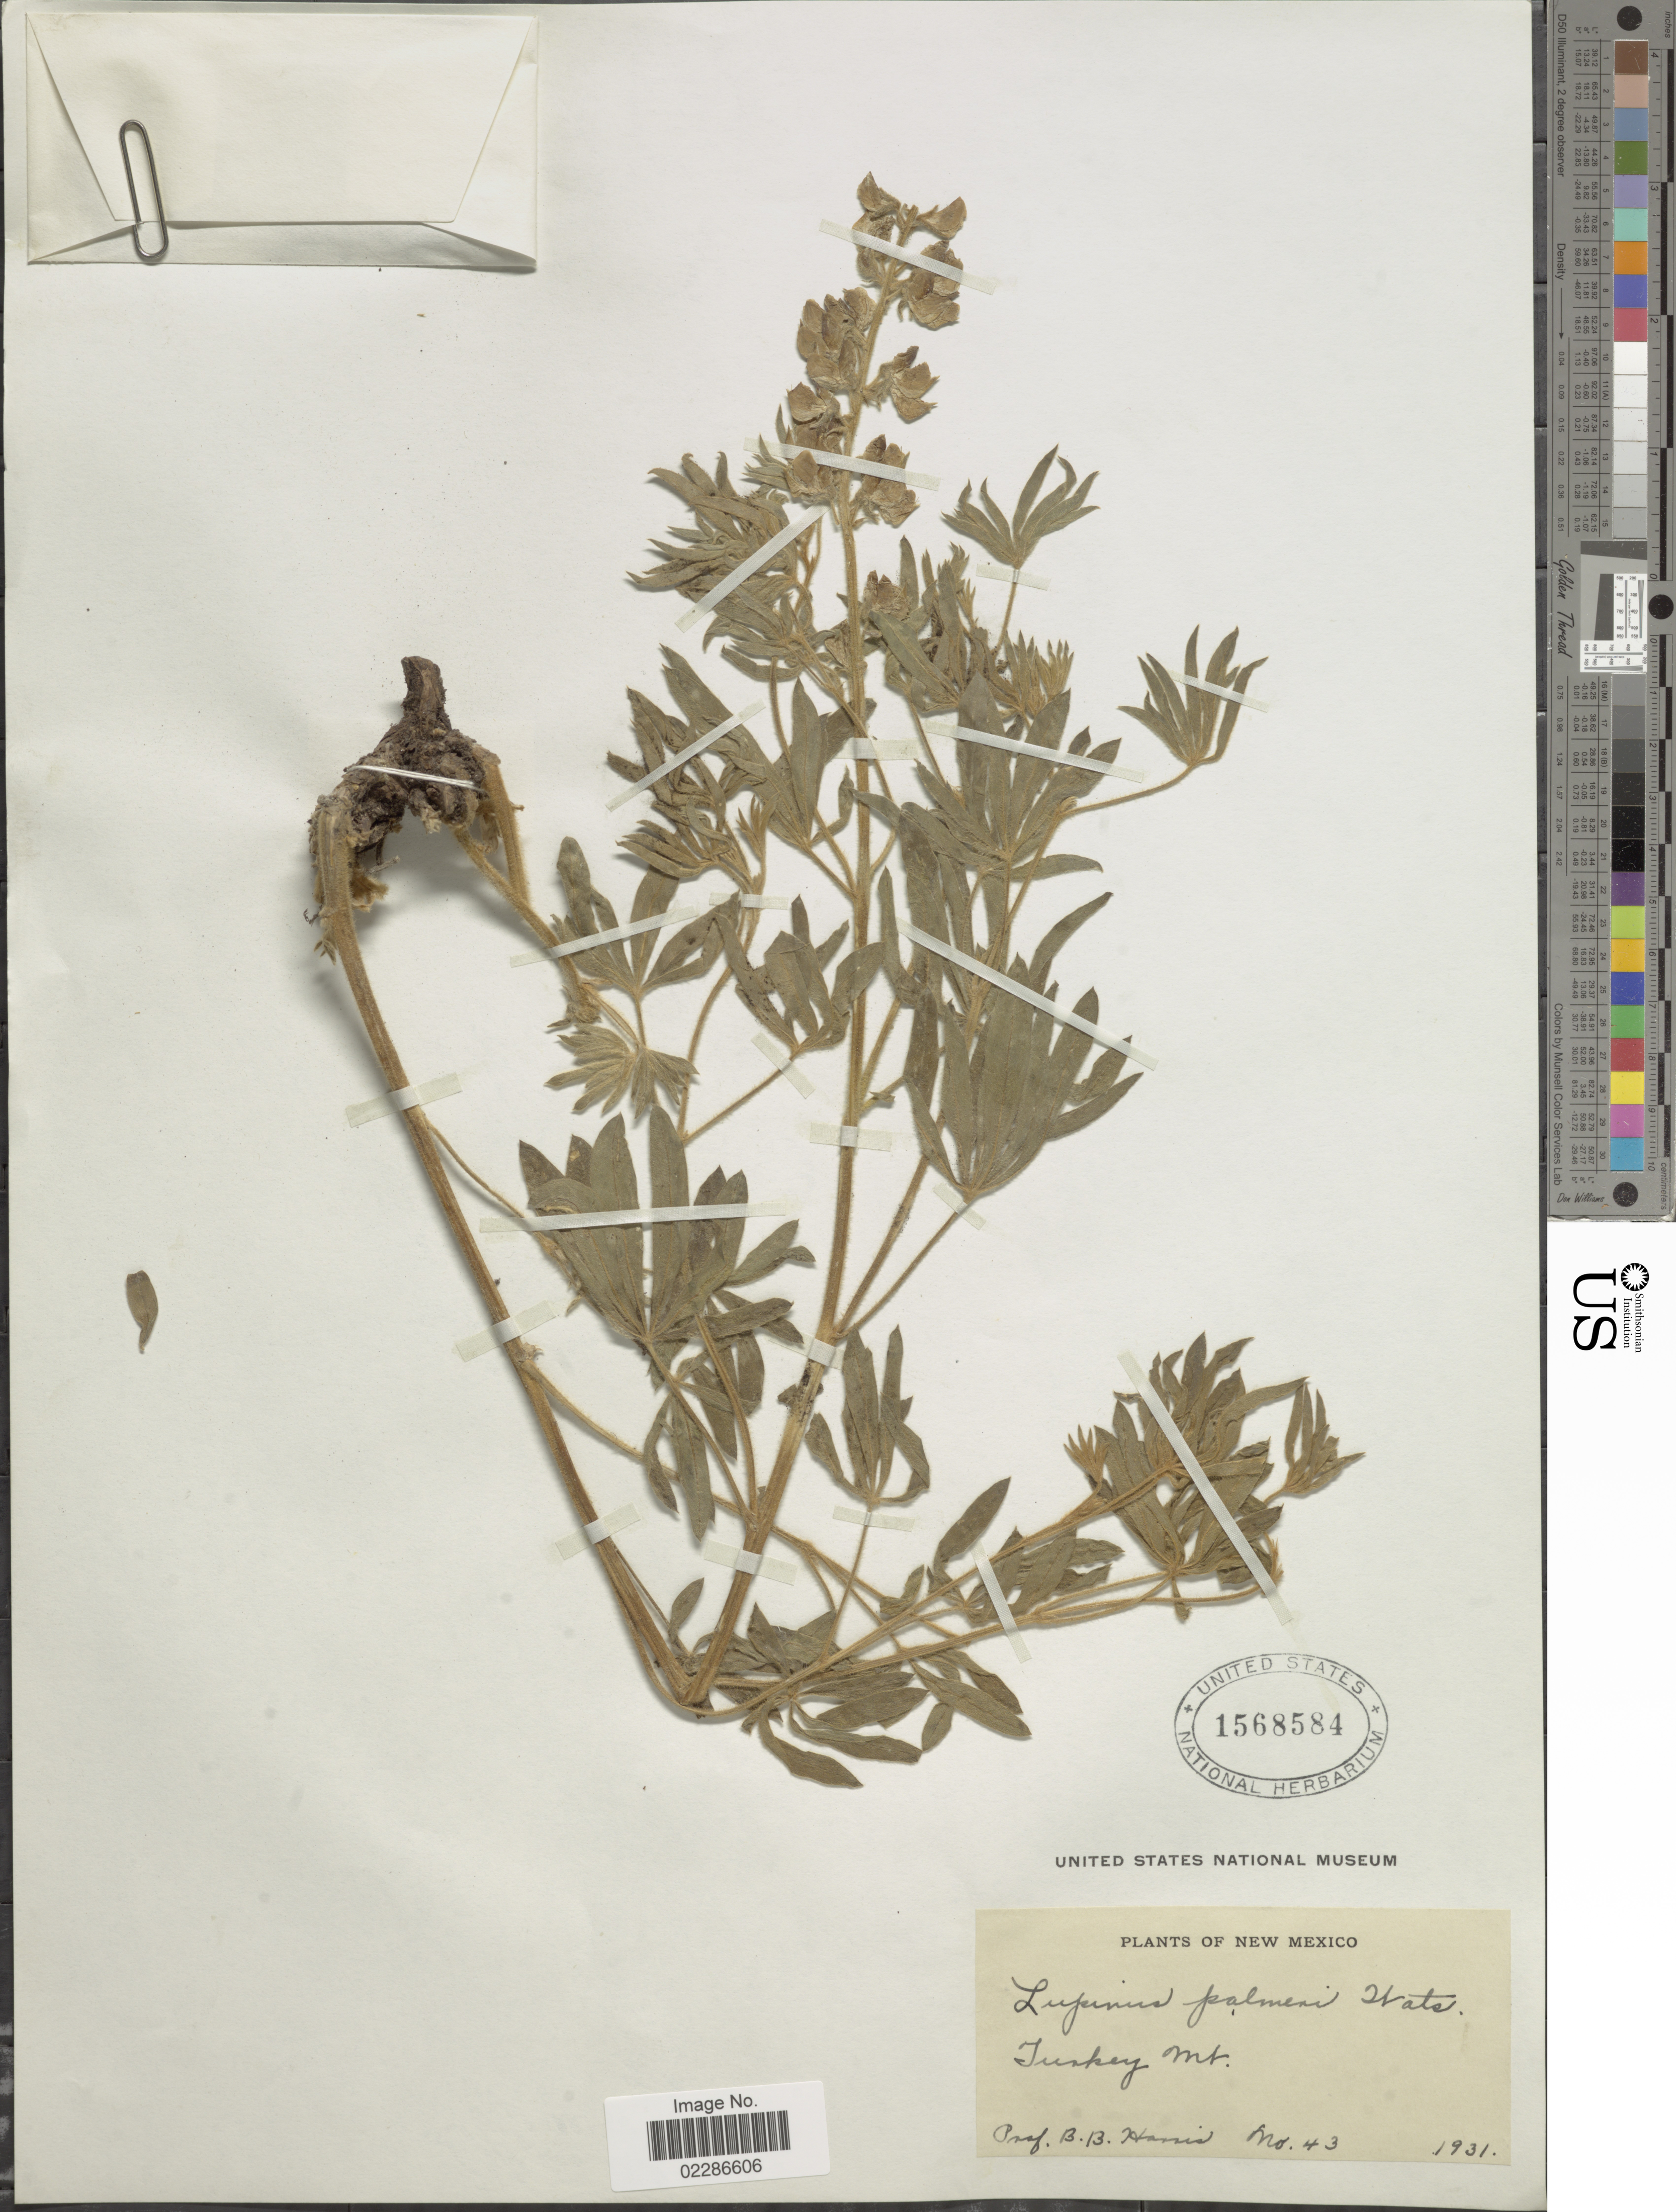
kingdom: Plantae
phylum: Tracheophyta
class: Magnoliopsida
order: Fabales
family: Fabaceae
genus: Lupinus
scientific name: Lupinus palmeri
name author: S. Watson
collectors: B. B. Harris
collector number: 43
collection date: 1931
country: United States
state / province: New Mexico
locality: Tukey Mt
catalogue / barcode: US 1568584